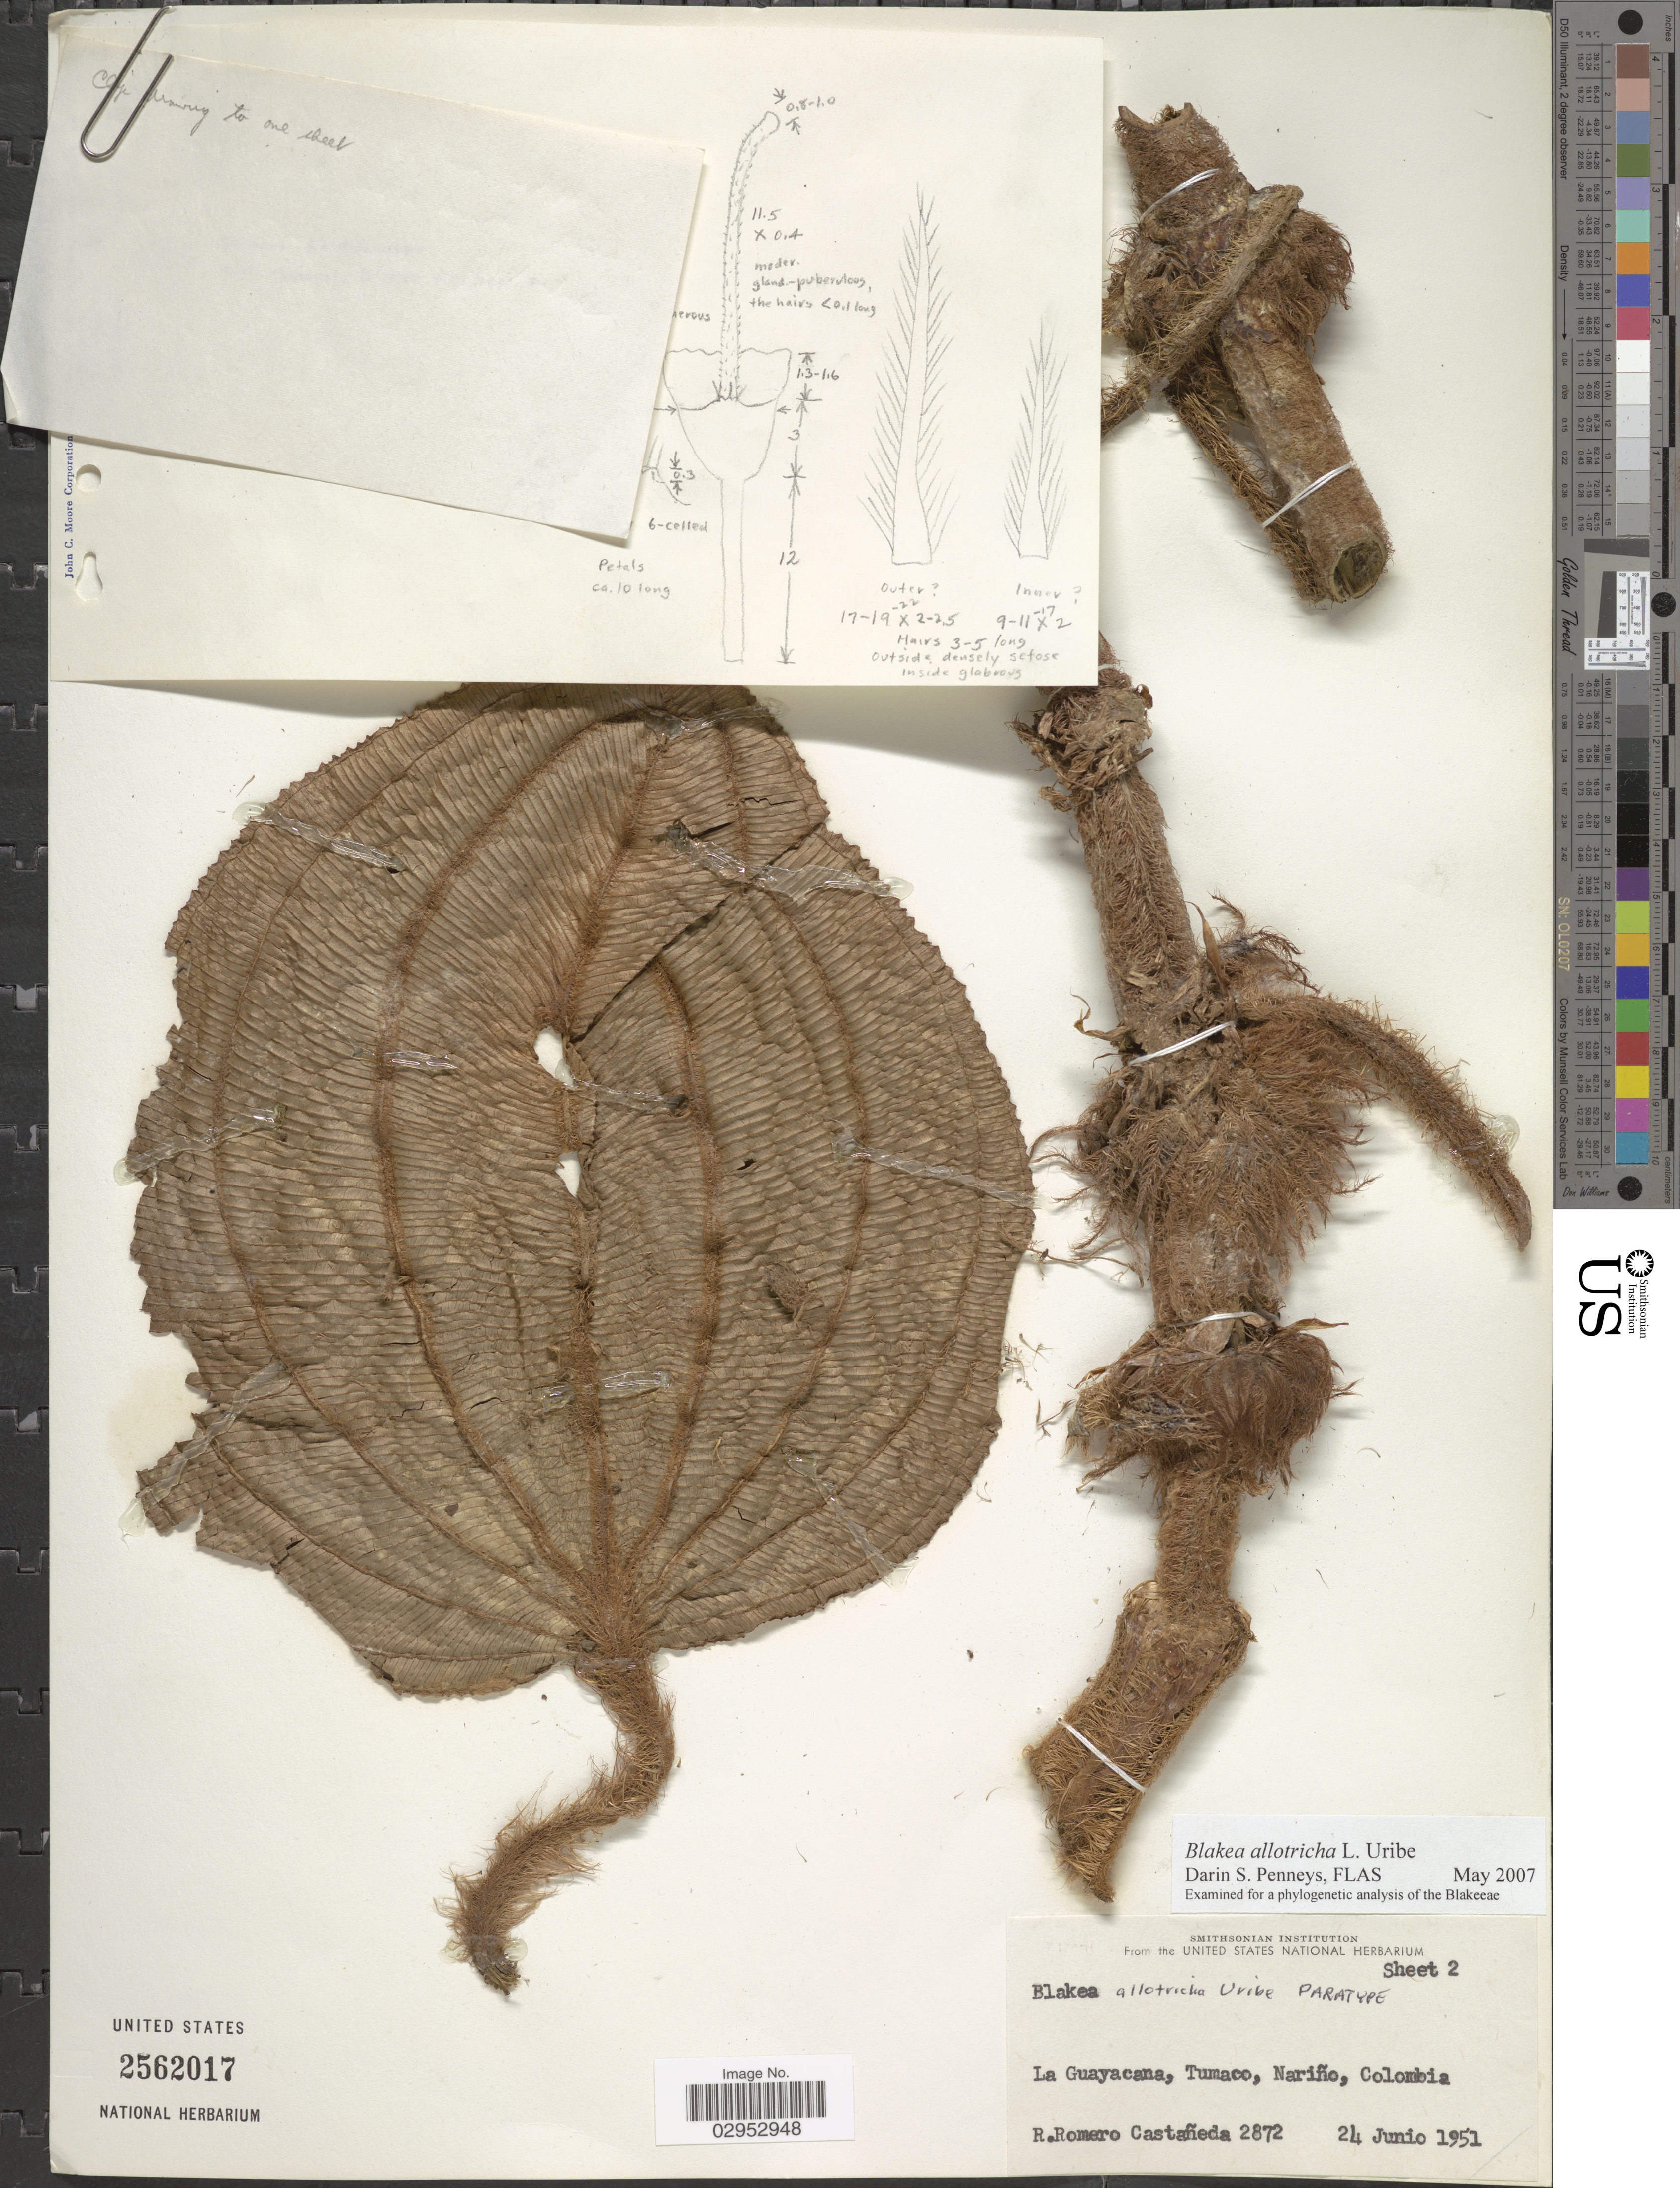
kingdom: Plantae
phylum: Tracheophyta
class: Magnoliopsida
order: Myrtales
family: Melastomataceae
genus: Blakea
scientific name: Blakea allotricha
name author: L. Uribe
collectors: R. Romero Castañeda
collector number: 2872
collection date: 1951-06-24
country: Colombia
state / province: Nariño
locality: La Guayacana, Tumaco.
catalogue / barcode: US 2562017